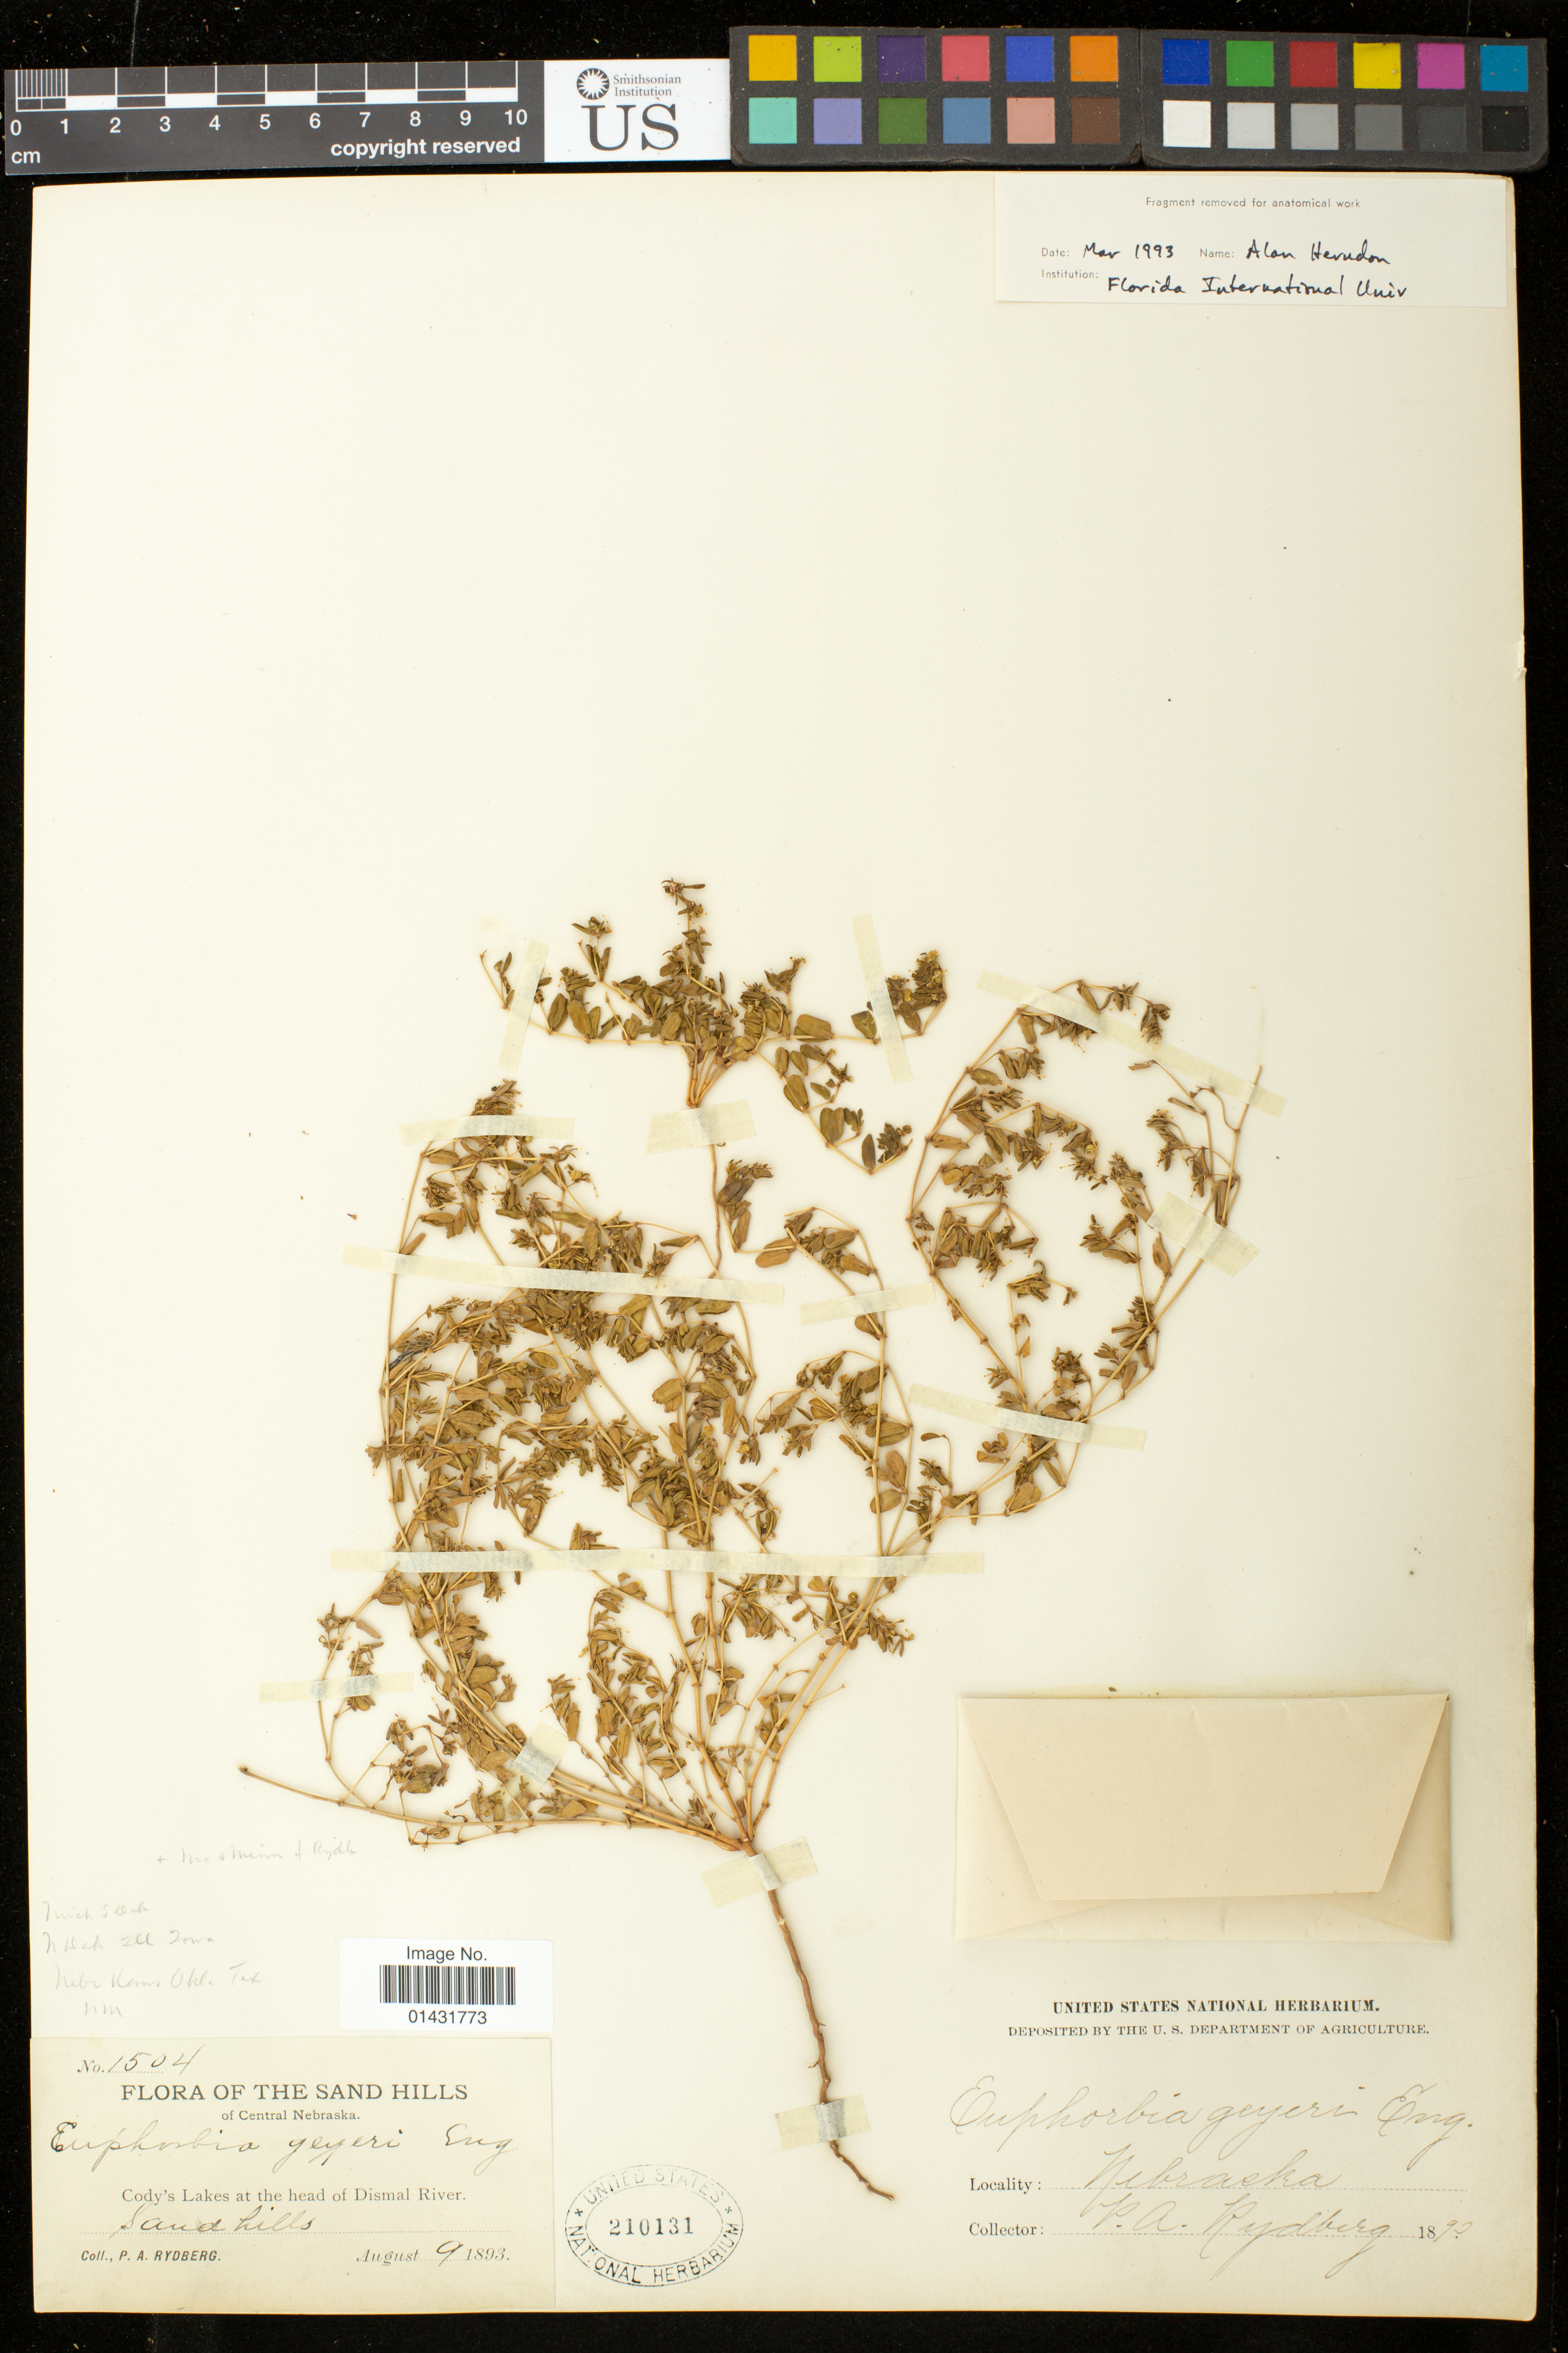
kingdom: Plantae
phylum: Tracheophyta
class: Magnoliopsida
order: Malpighiales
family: Euphorbiaceae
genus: Euphorbia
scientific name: Euphorbia geyeri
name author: Engelm.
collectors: P. A. Rydberg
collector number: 1504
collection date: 1893-09-09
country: United States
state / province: Nebraska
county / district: Hooker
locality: Cody's Lakes at the head of Dismal River; Sand hills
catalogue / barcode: US 210131